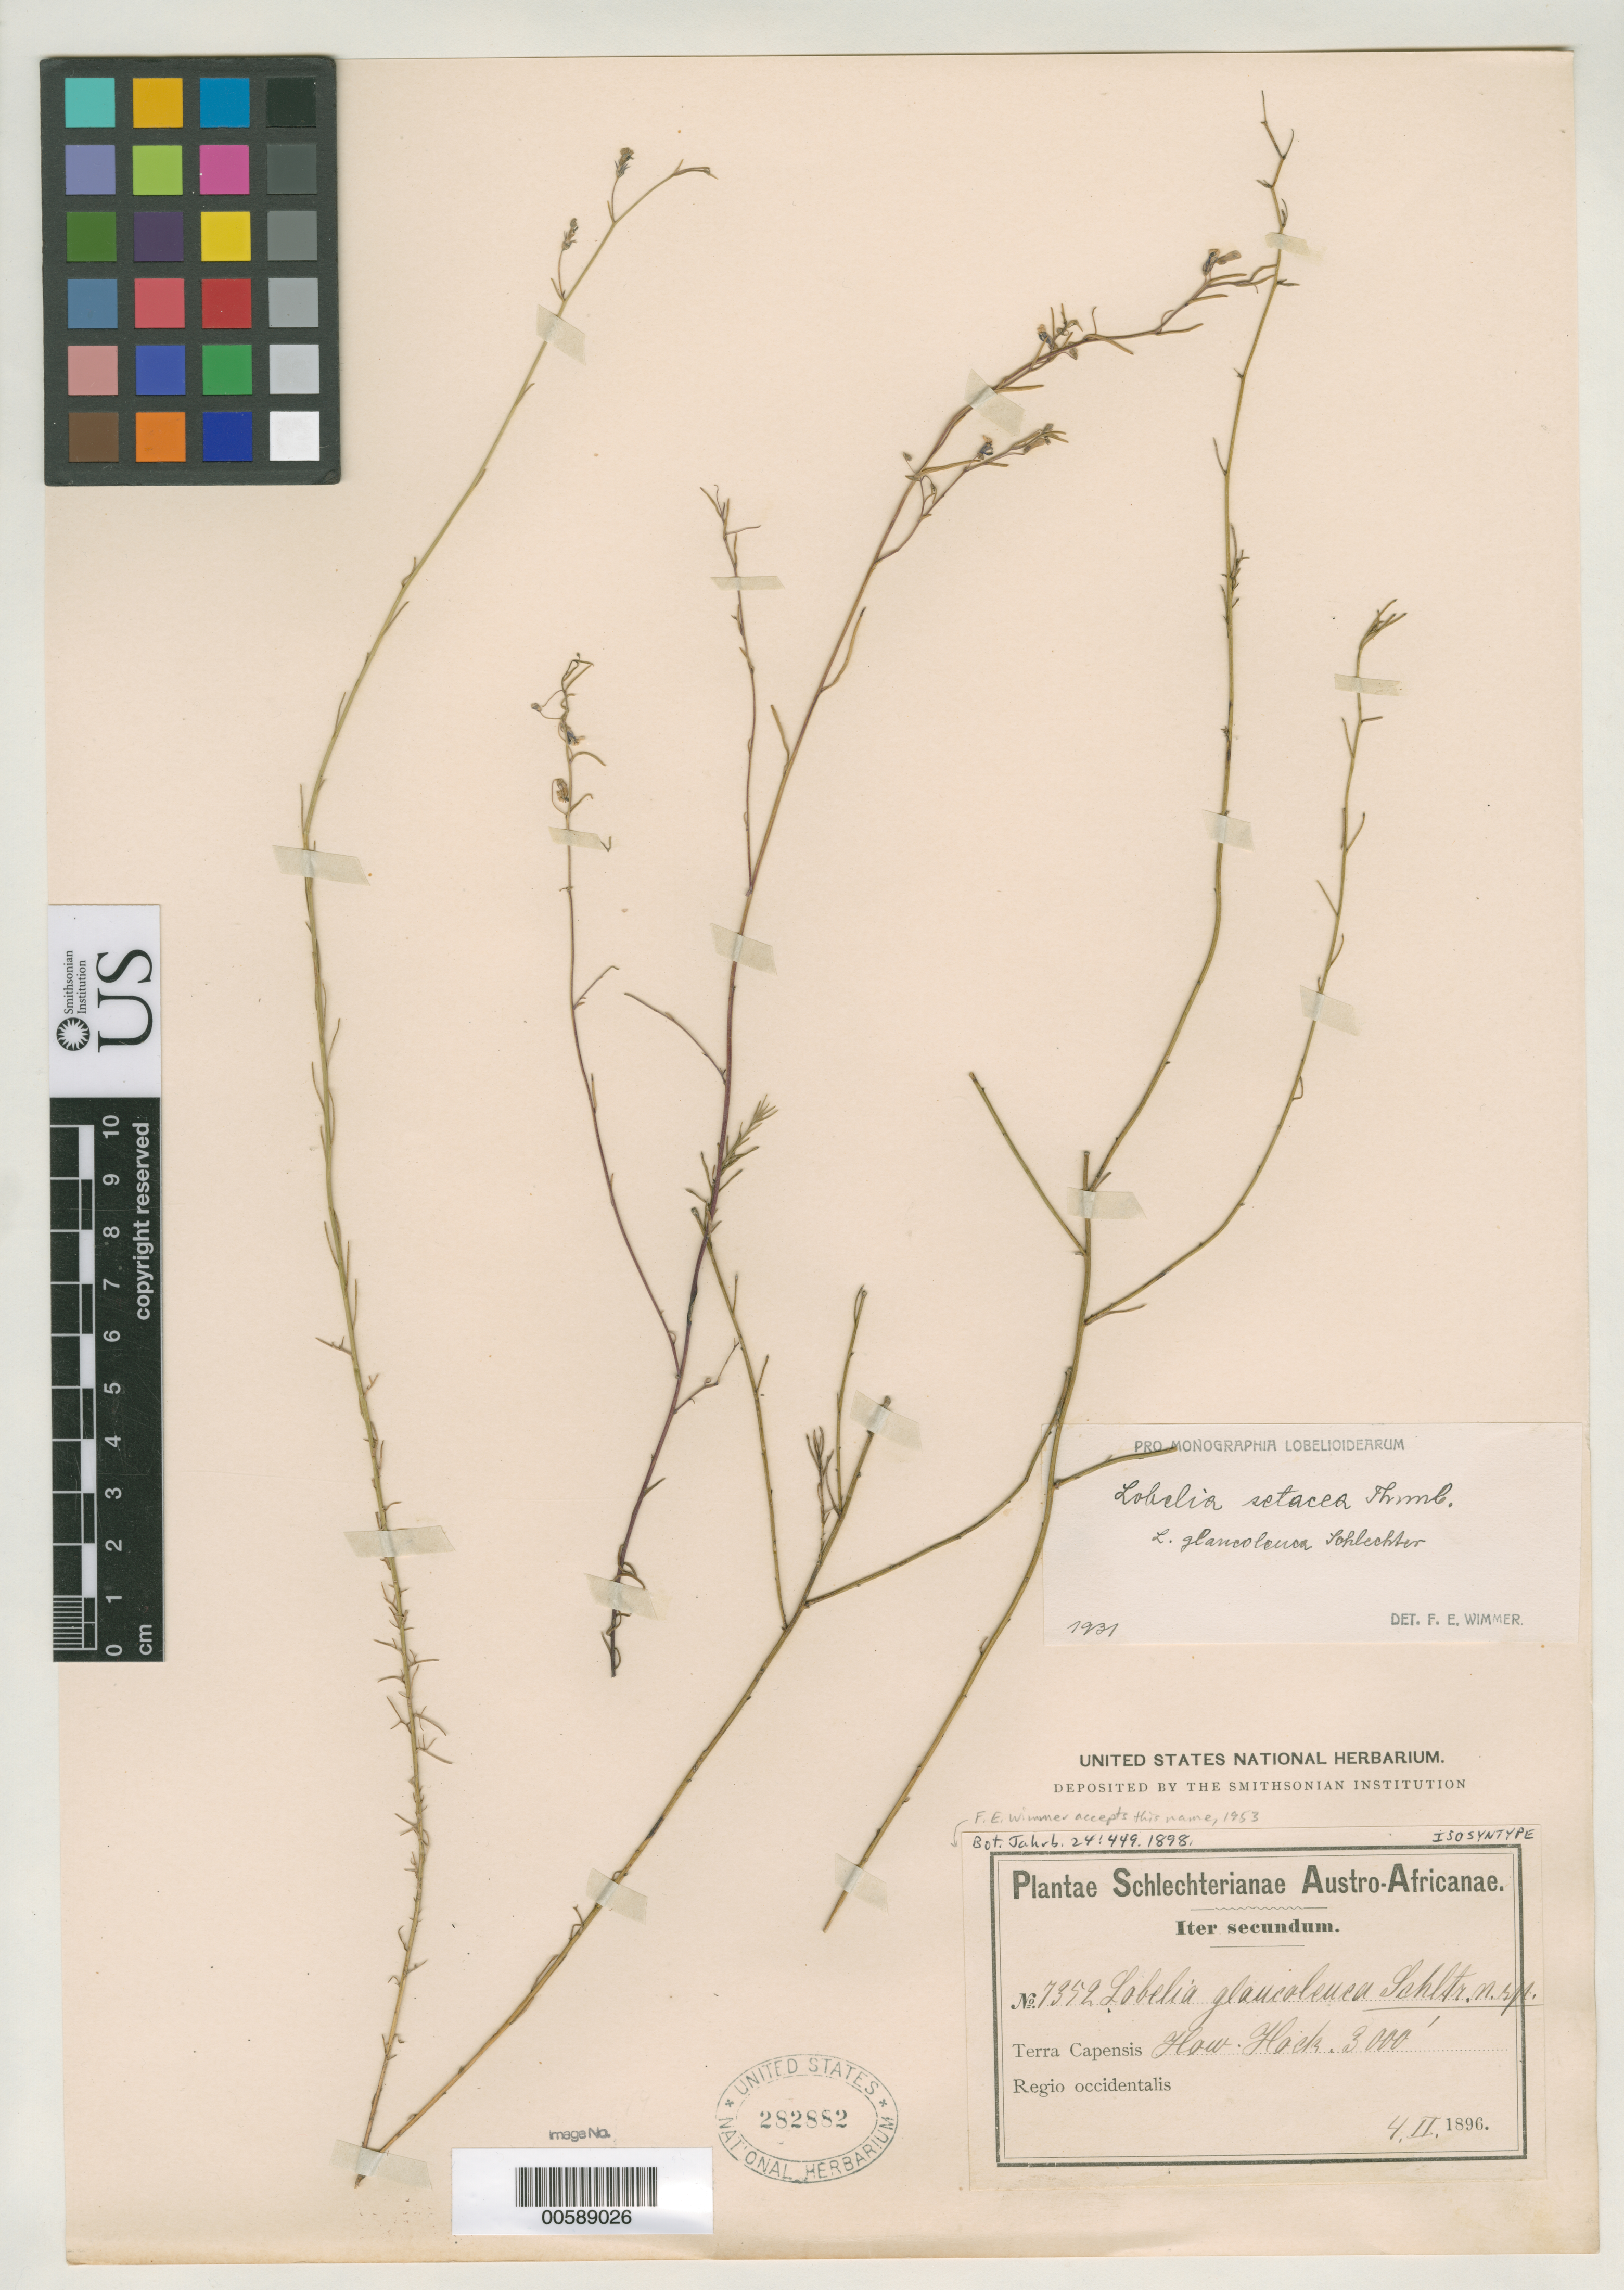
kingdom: Plantae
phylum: Tracheophyta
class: Magnoliopsida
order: Asterales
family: Campanulaceae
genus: Lobelia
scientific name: Lobelia glaucoleuca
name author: Schltr.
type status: Isosyntype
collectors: F. R. R. Schlechter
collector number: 7352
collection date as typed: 04 Feb 1896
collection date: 1896-02-04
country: South Africa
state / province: Western Cape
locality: How-hack.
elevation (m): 914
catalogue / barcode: US 282882